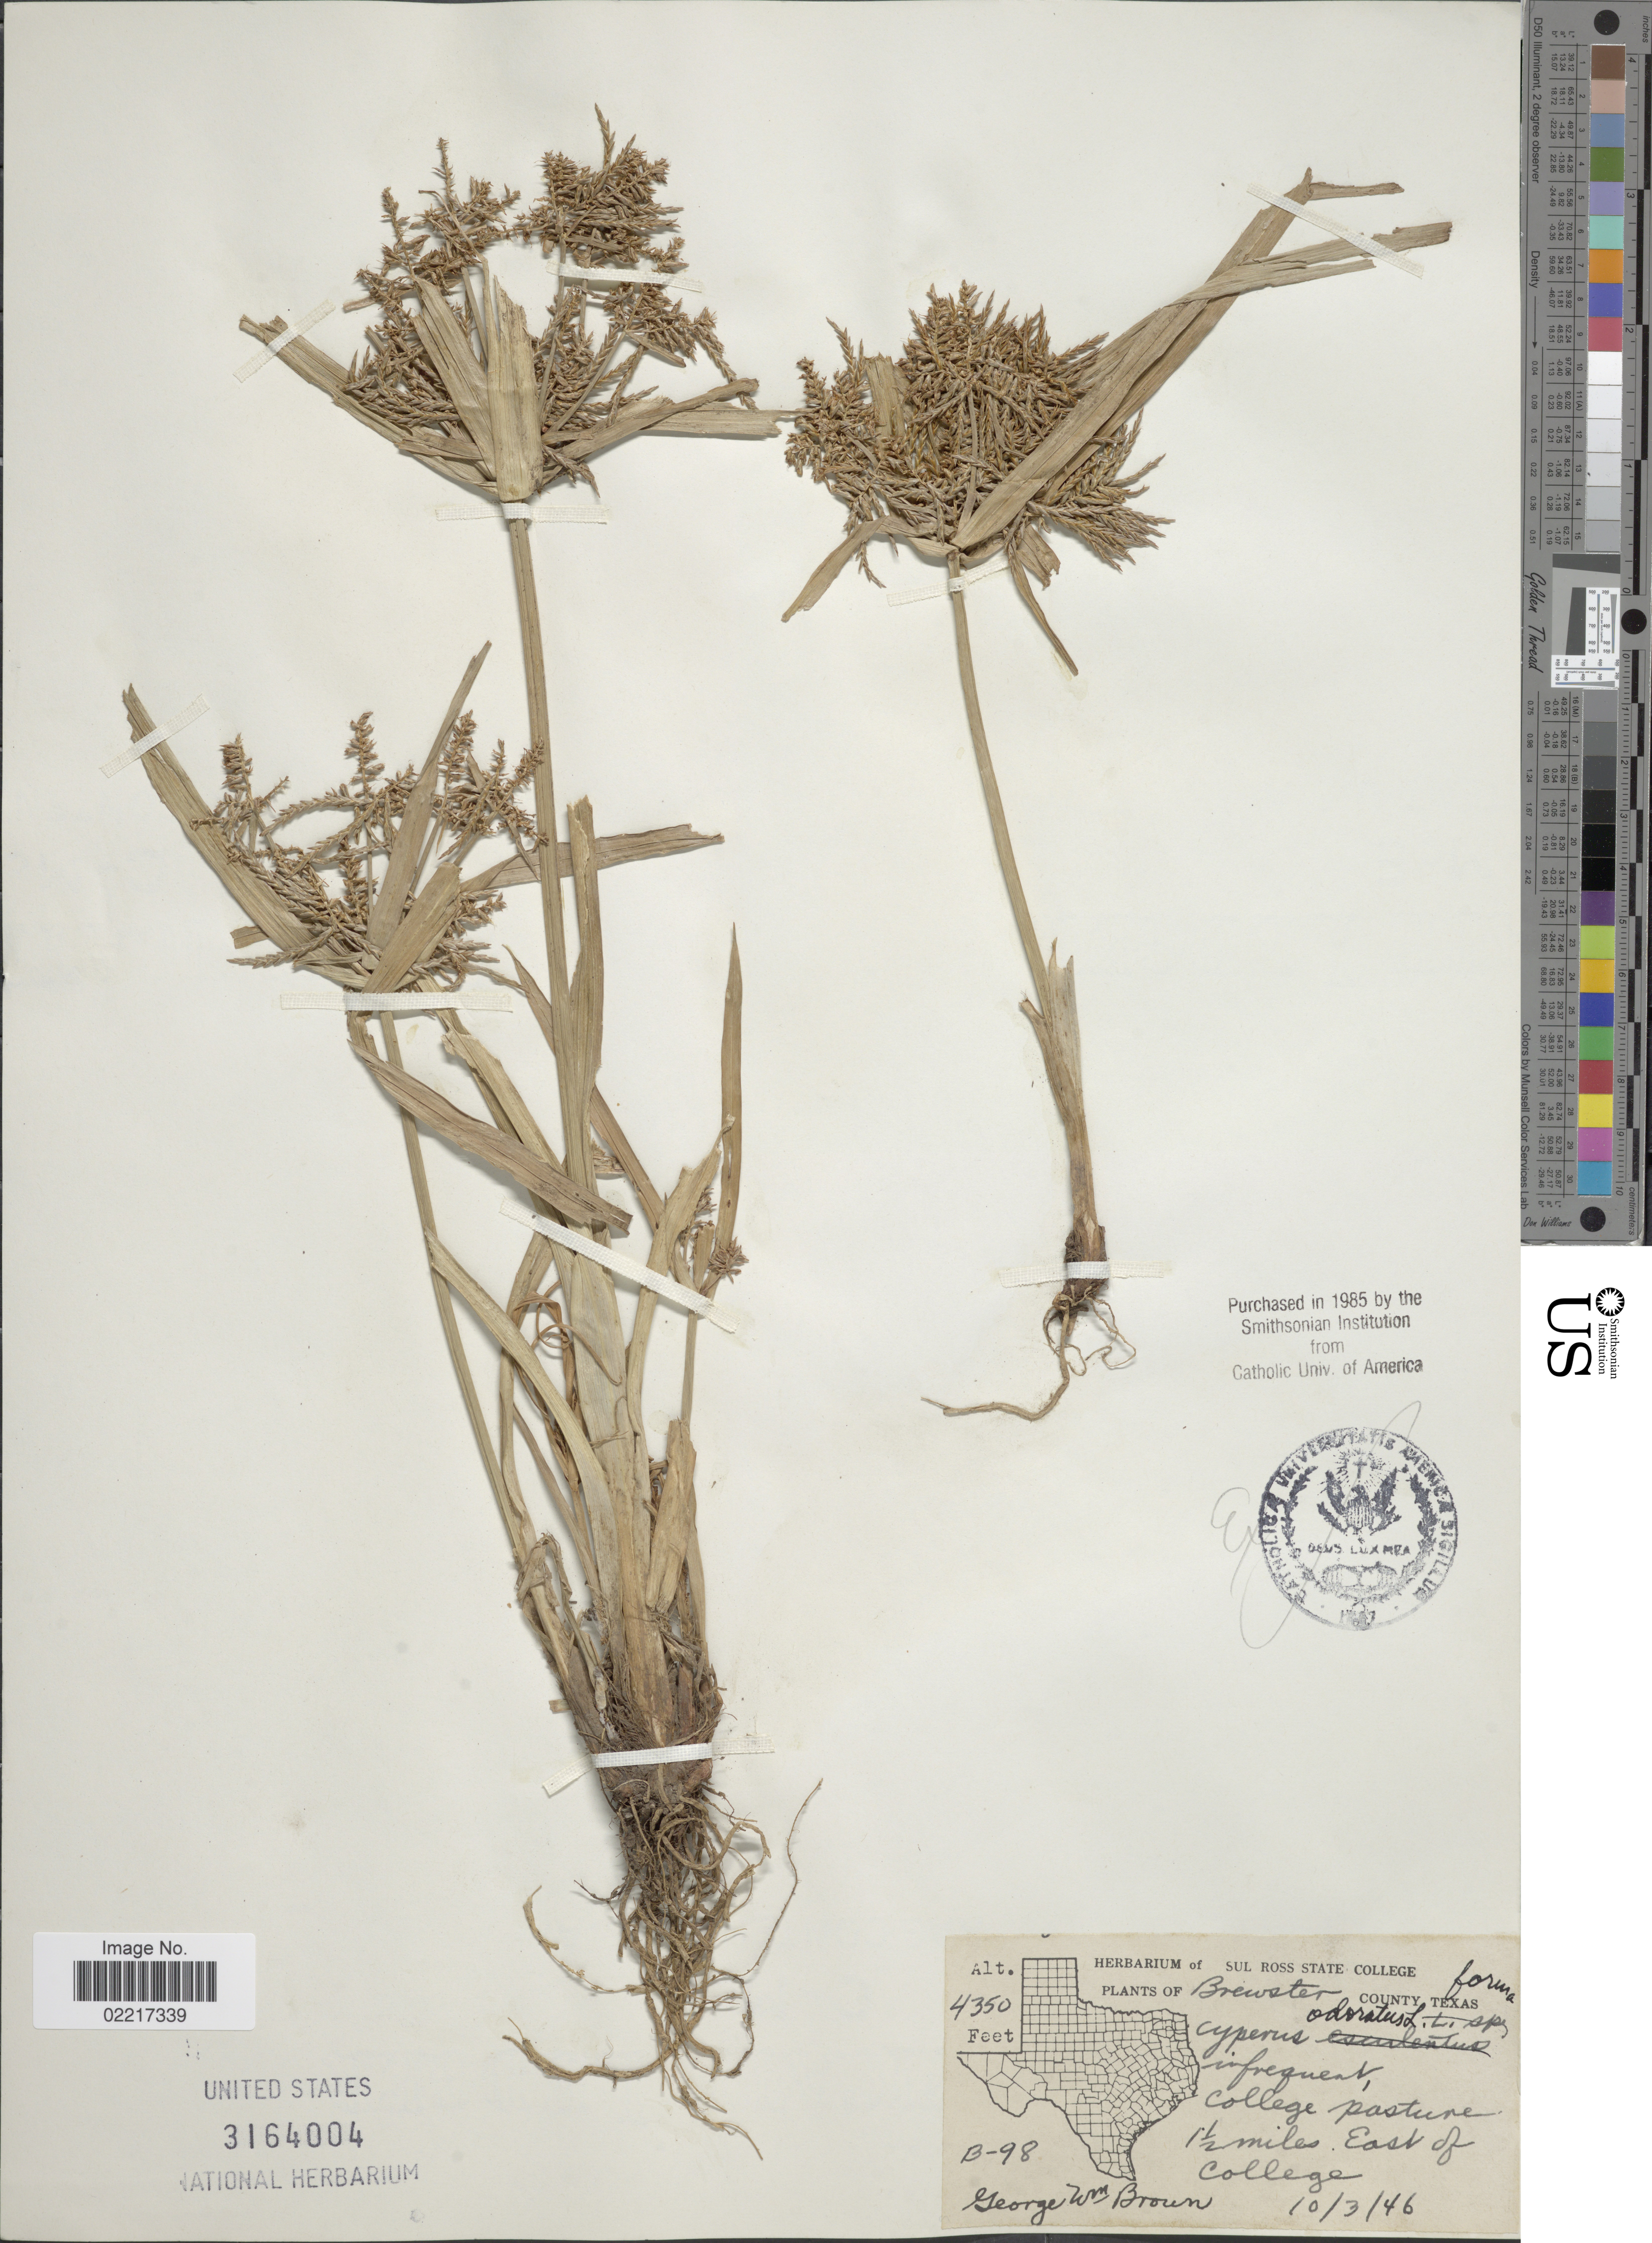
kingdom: Plantae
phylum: Tracheophyta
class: Liliopsida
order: Poales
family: Cyperaceae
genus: Cyperus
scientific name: Cyperus odoratus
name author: L.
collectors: G. W. Brown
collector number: B98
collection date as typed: Transcribed d/m/y: 3/10/46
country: United States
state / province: Texas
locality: Brewster County, College pasture, 1 ½ miles, East of college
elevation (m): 1326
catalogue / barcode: US 3164004